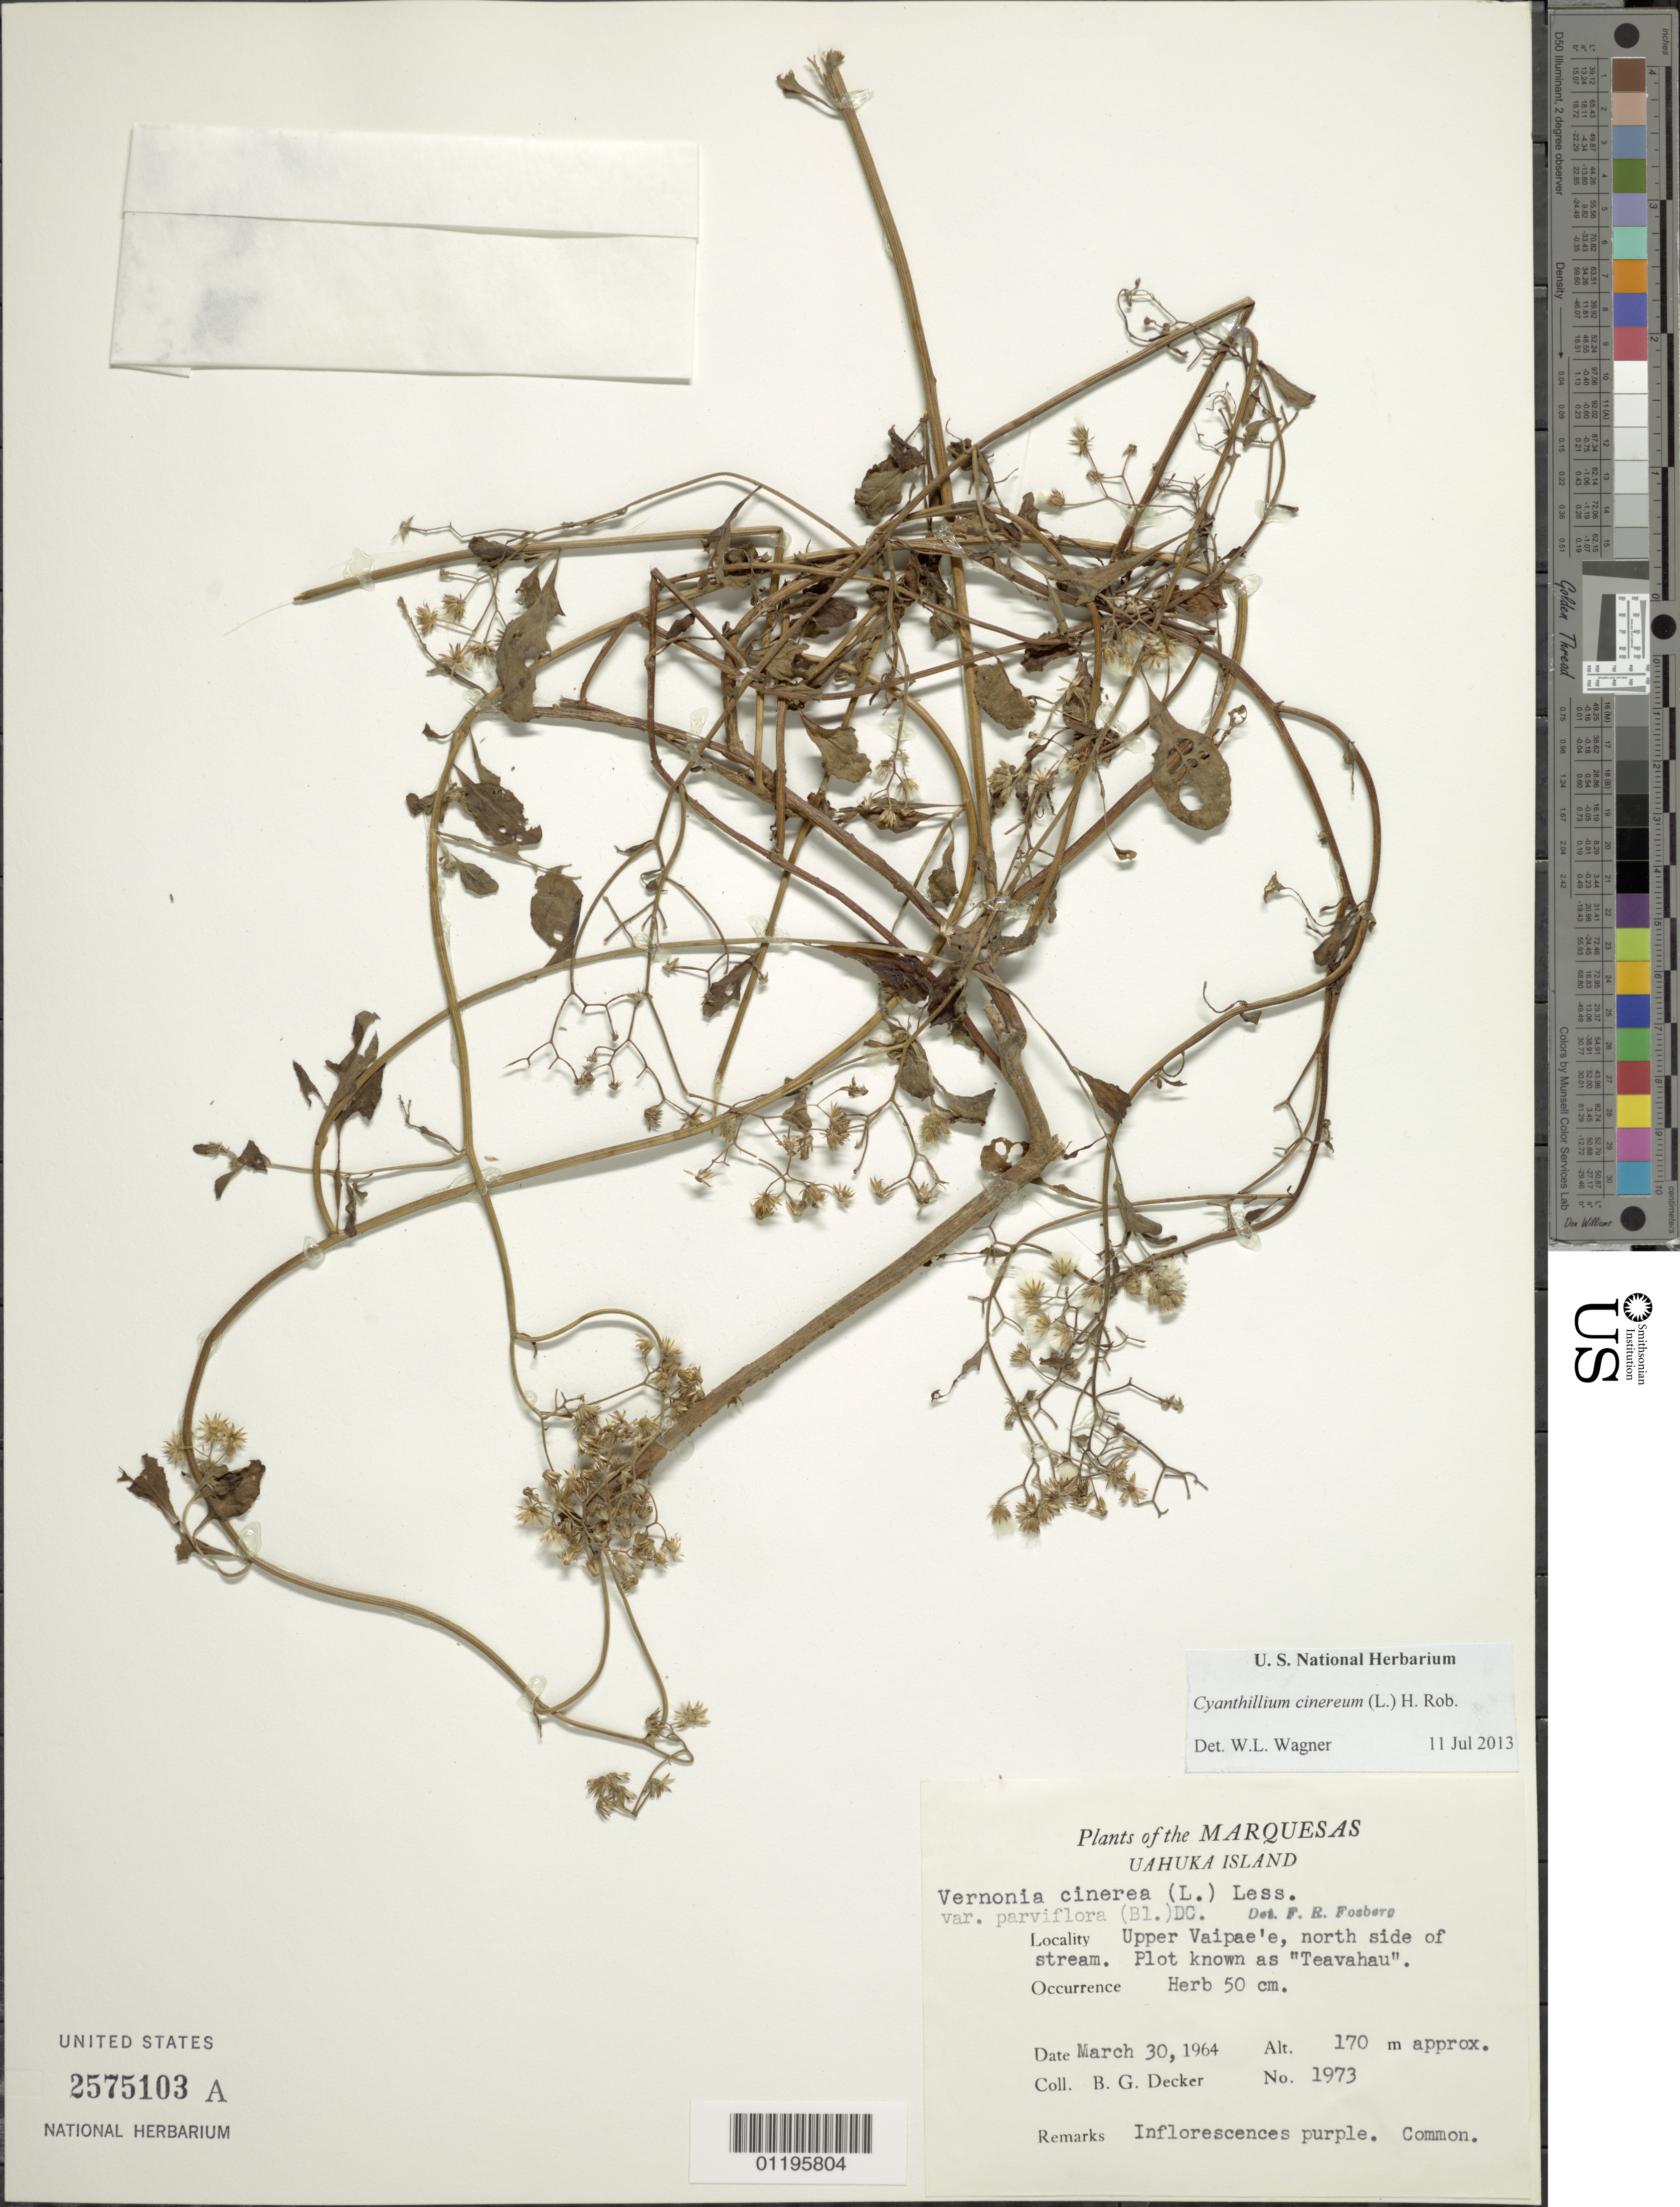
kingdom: Plantae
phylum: Tracheophyta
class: Magnoliopsida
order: Asterales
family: Asteraceae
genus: Cyanthillium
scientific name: Cyanthillium cinereum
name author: (L.) H. Rob.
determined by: Wagner, W. L., (BOT), Smithsonian Institution - National Museum of Natural History (UNITED STATES)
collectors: B. G. Decker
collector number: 1973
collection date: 1964-03-30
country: French Polynesia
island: Ua Huka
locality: Upper Vaipae'e, north side of stream, plot known as Teavahau.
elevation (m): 170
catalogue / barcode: US 2575103A